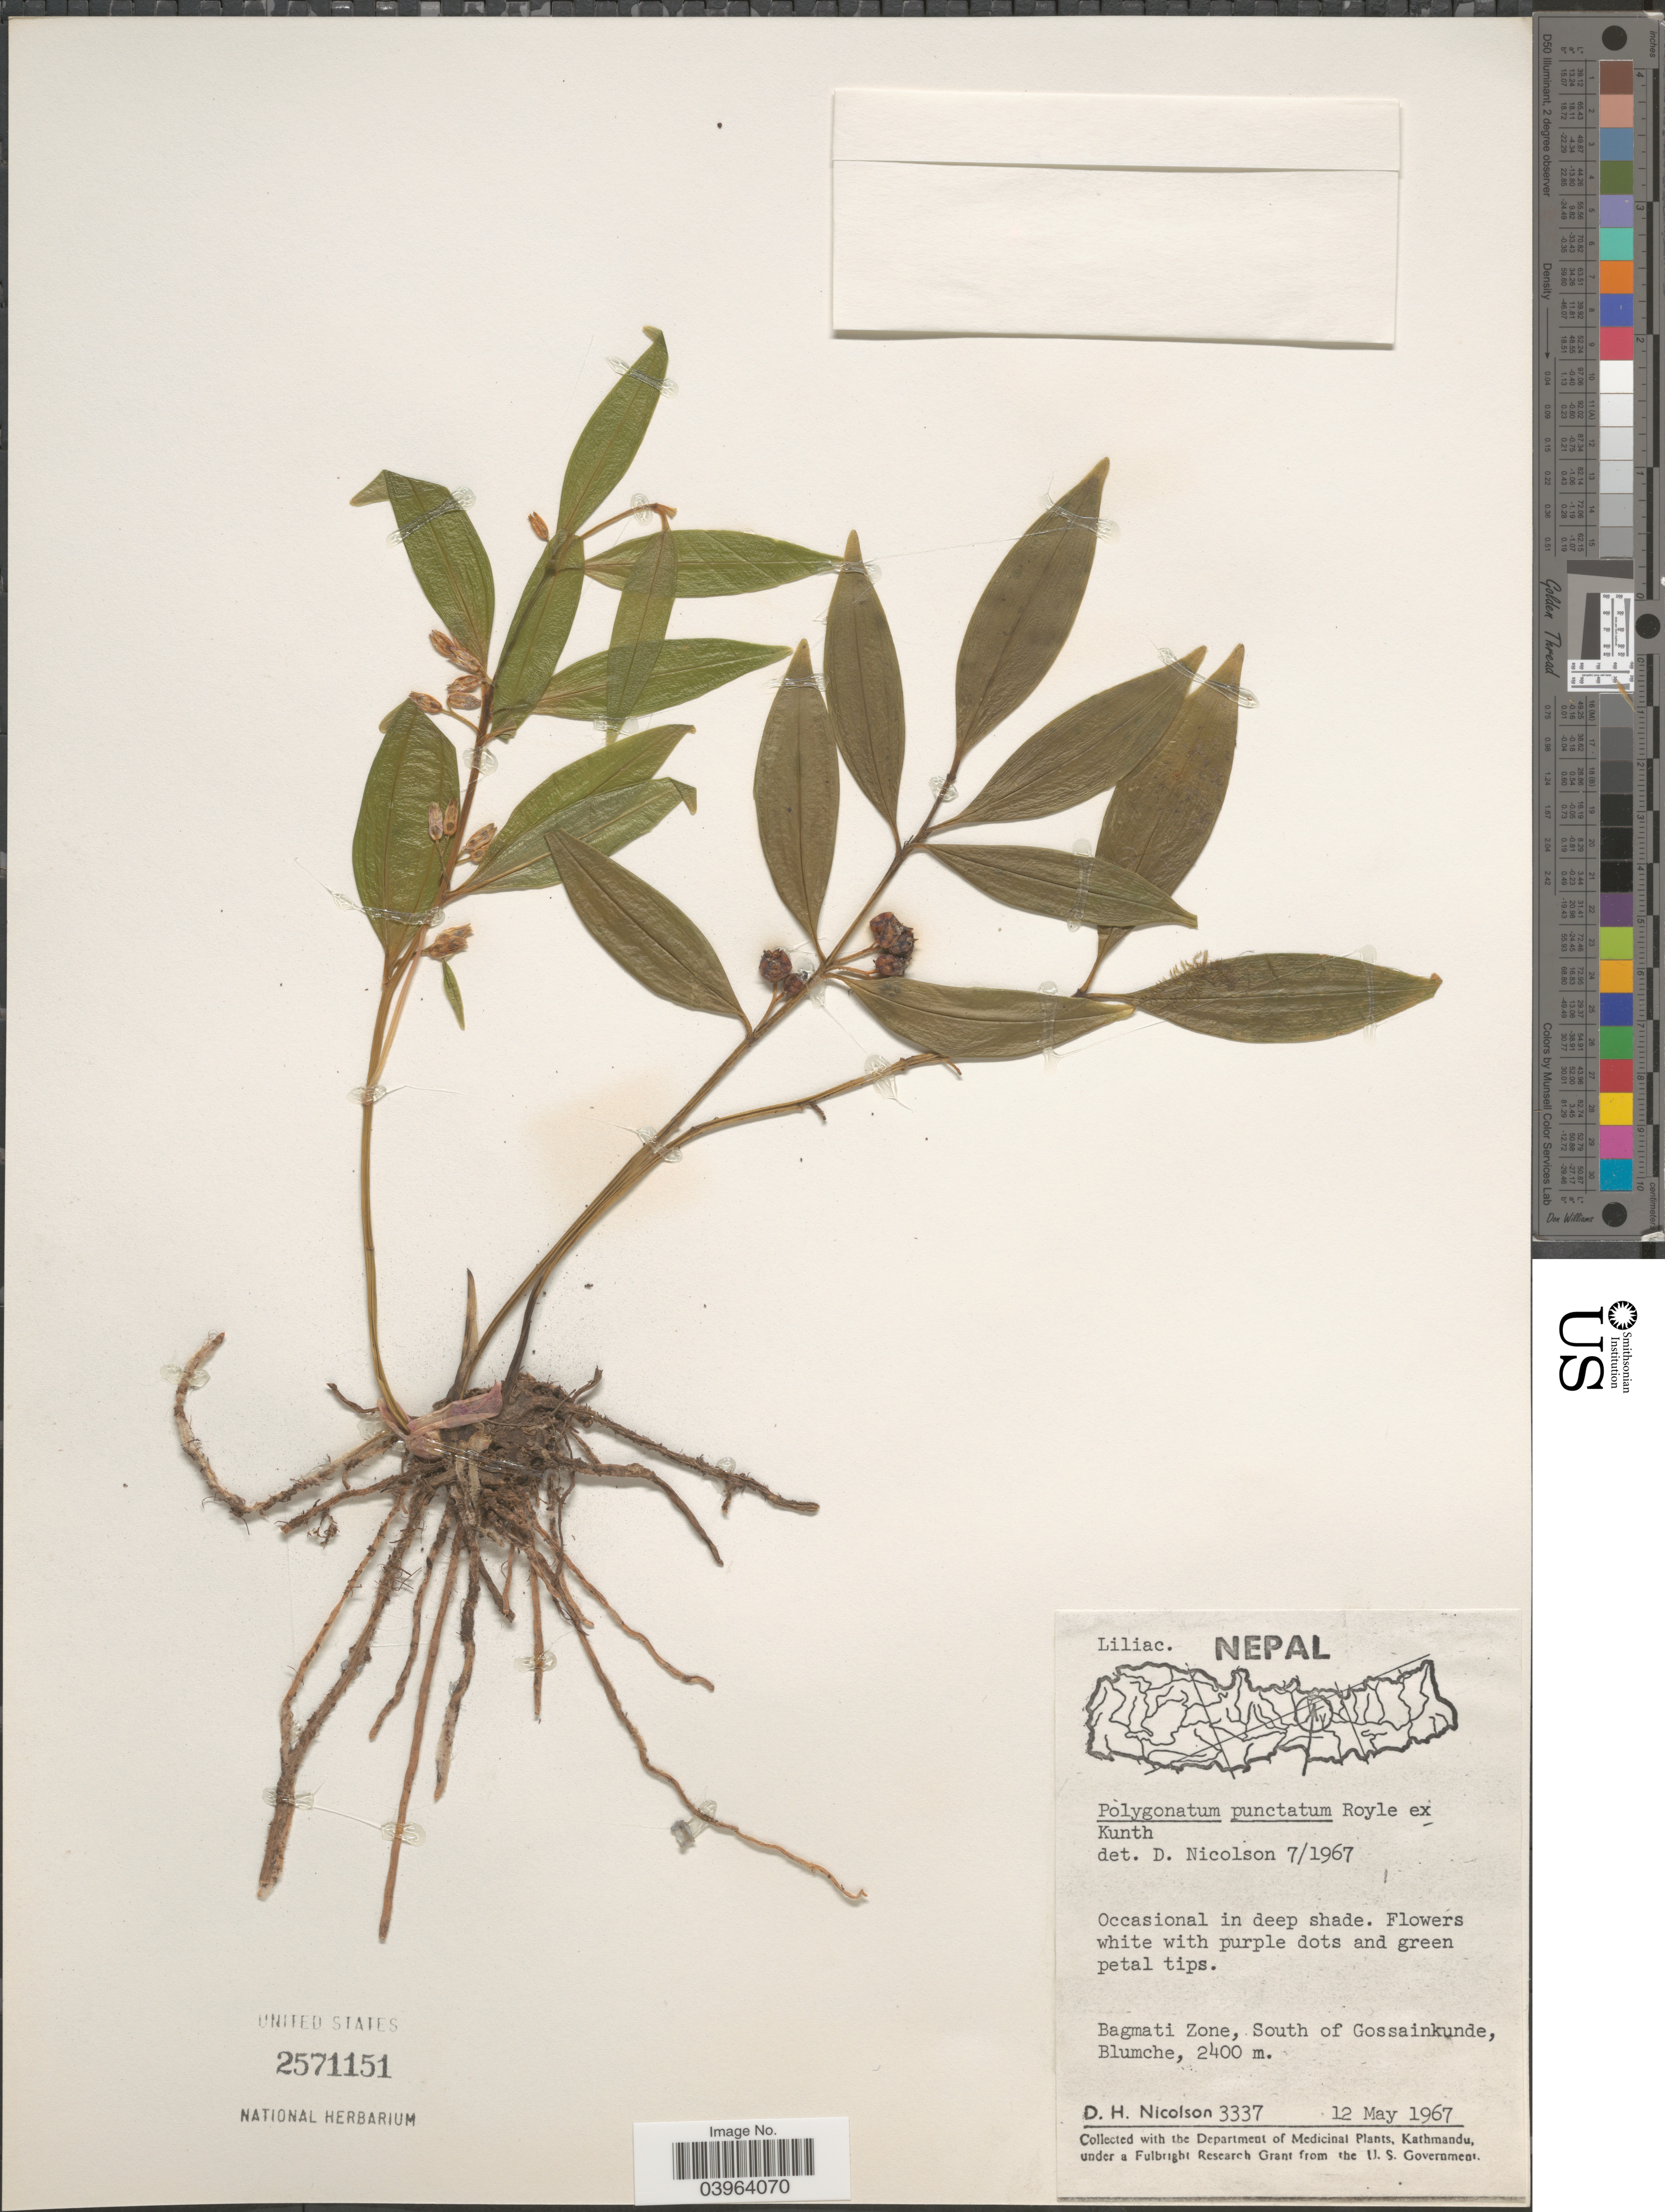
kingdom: Plantae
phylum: Tracheophyta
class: Liliopsida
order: Asparagales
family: Asparagaceae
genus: Polygonatum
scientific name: Polygonatum punctatum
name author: Royle ex Kunth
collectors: D. H. Nicolson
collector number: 3337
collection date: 1967-05-12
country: Nepal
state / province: Bagmati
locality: Bagmati Zone, South of Gossainkunde, Blumche.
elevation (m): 2400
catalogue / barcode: US 2571151